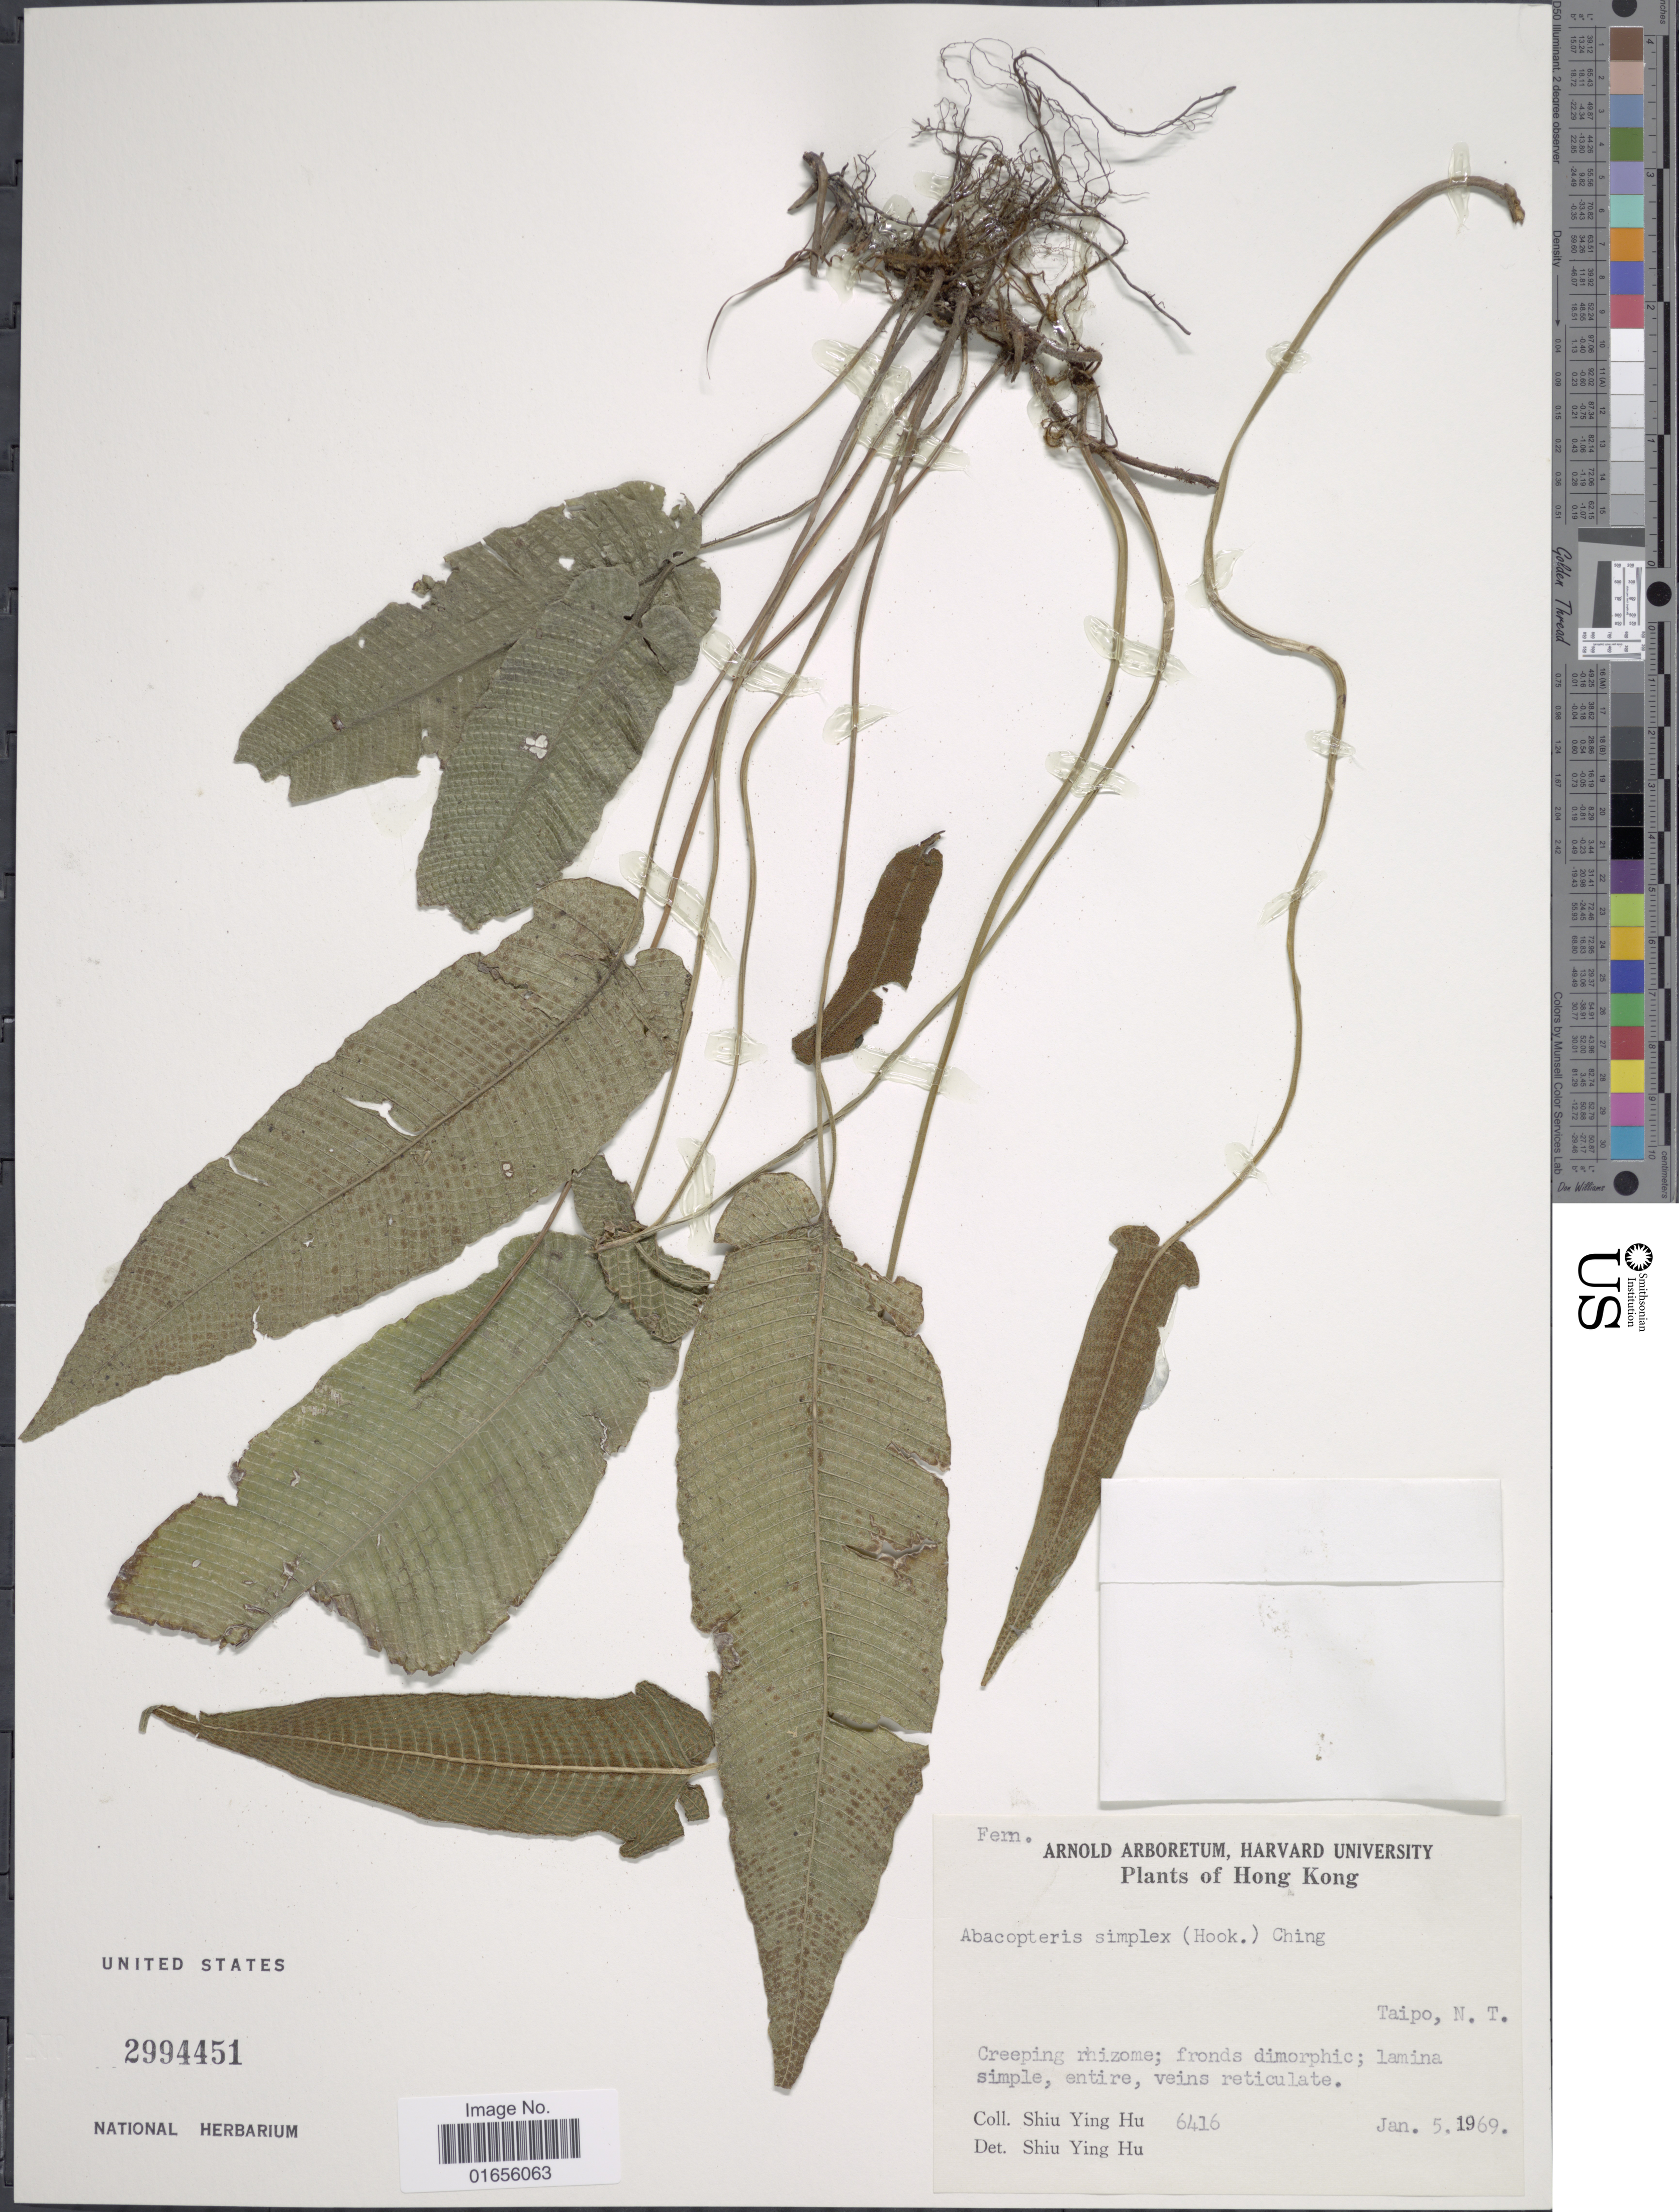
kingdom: Plantae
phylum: Tracheophyta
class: Polypodiopsida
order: Polypodiales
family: Thelypteridaceae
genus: Pronephrium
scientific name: Pronephrium triphyllum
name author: (Sw.) Holttum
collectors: S. Y. Hu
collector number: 6416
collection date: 1969-01-05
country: China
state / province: Hong Kong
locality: Taipo, N. T.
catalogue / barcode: US 2994451